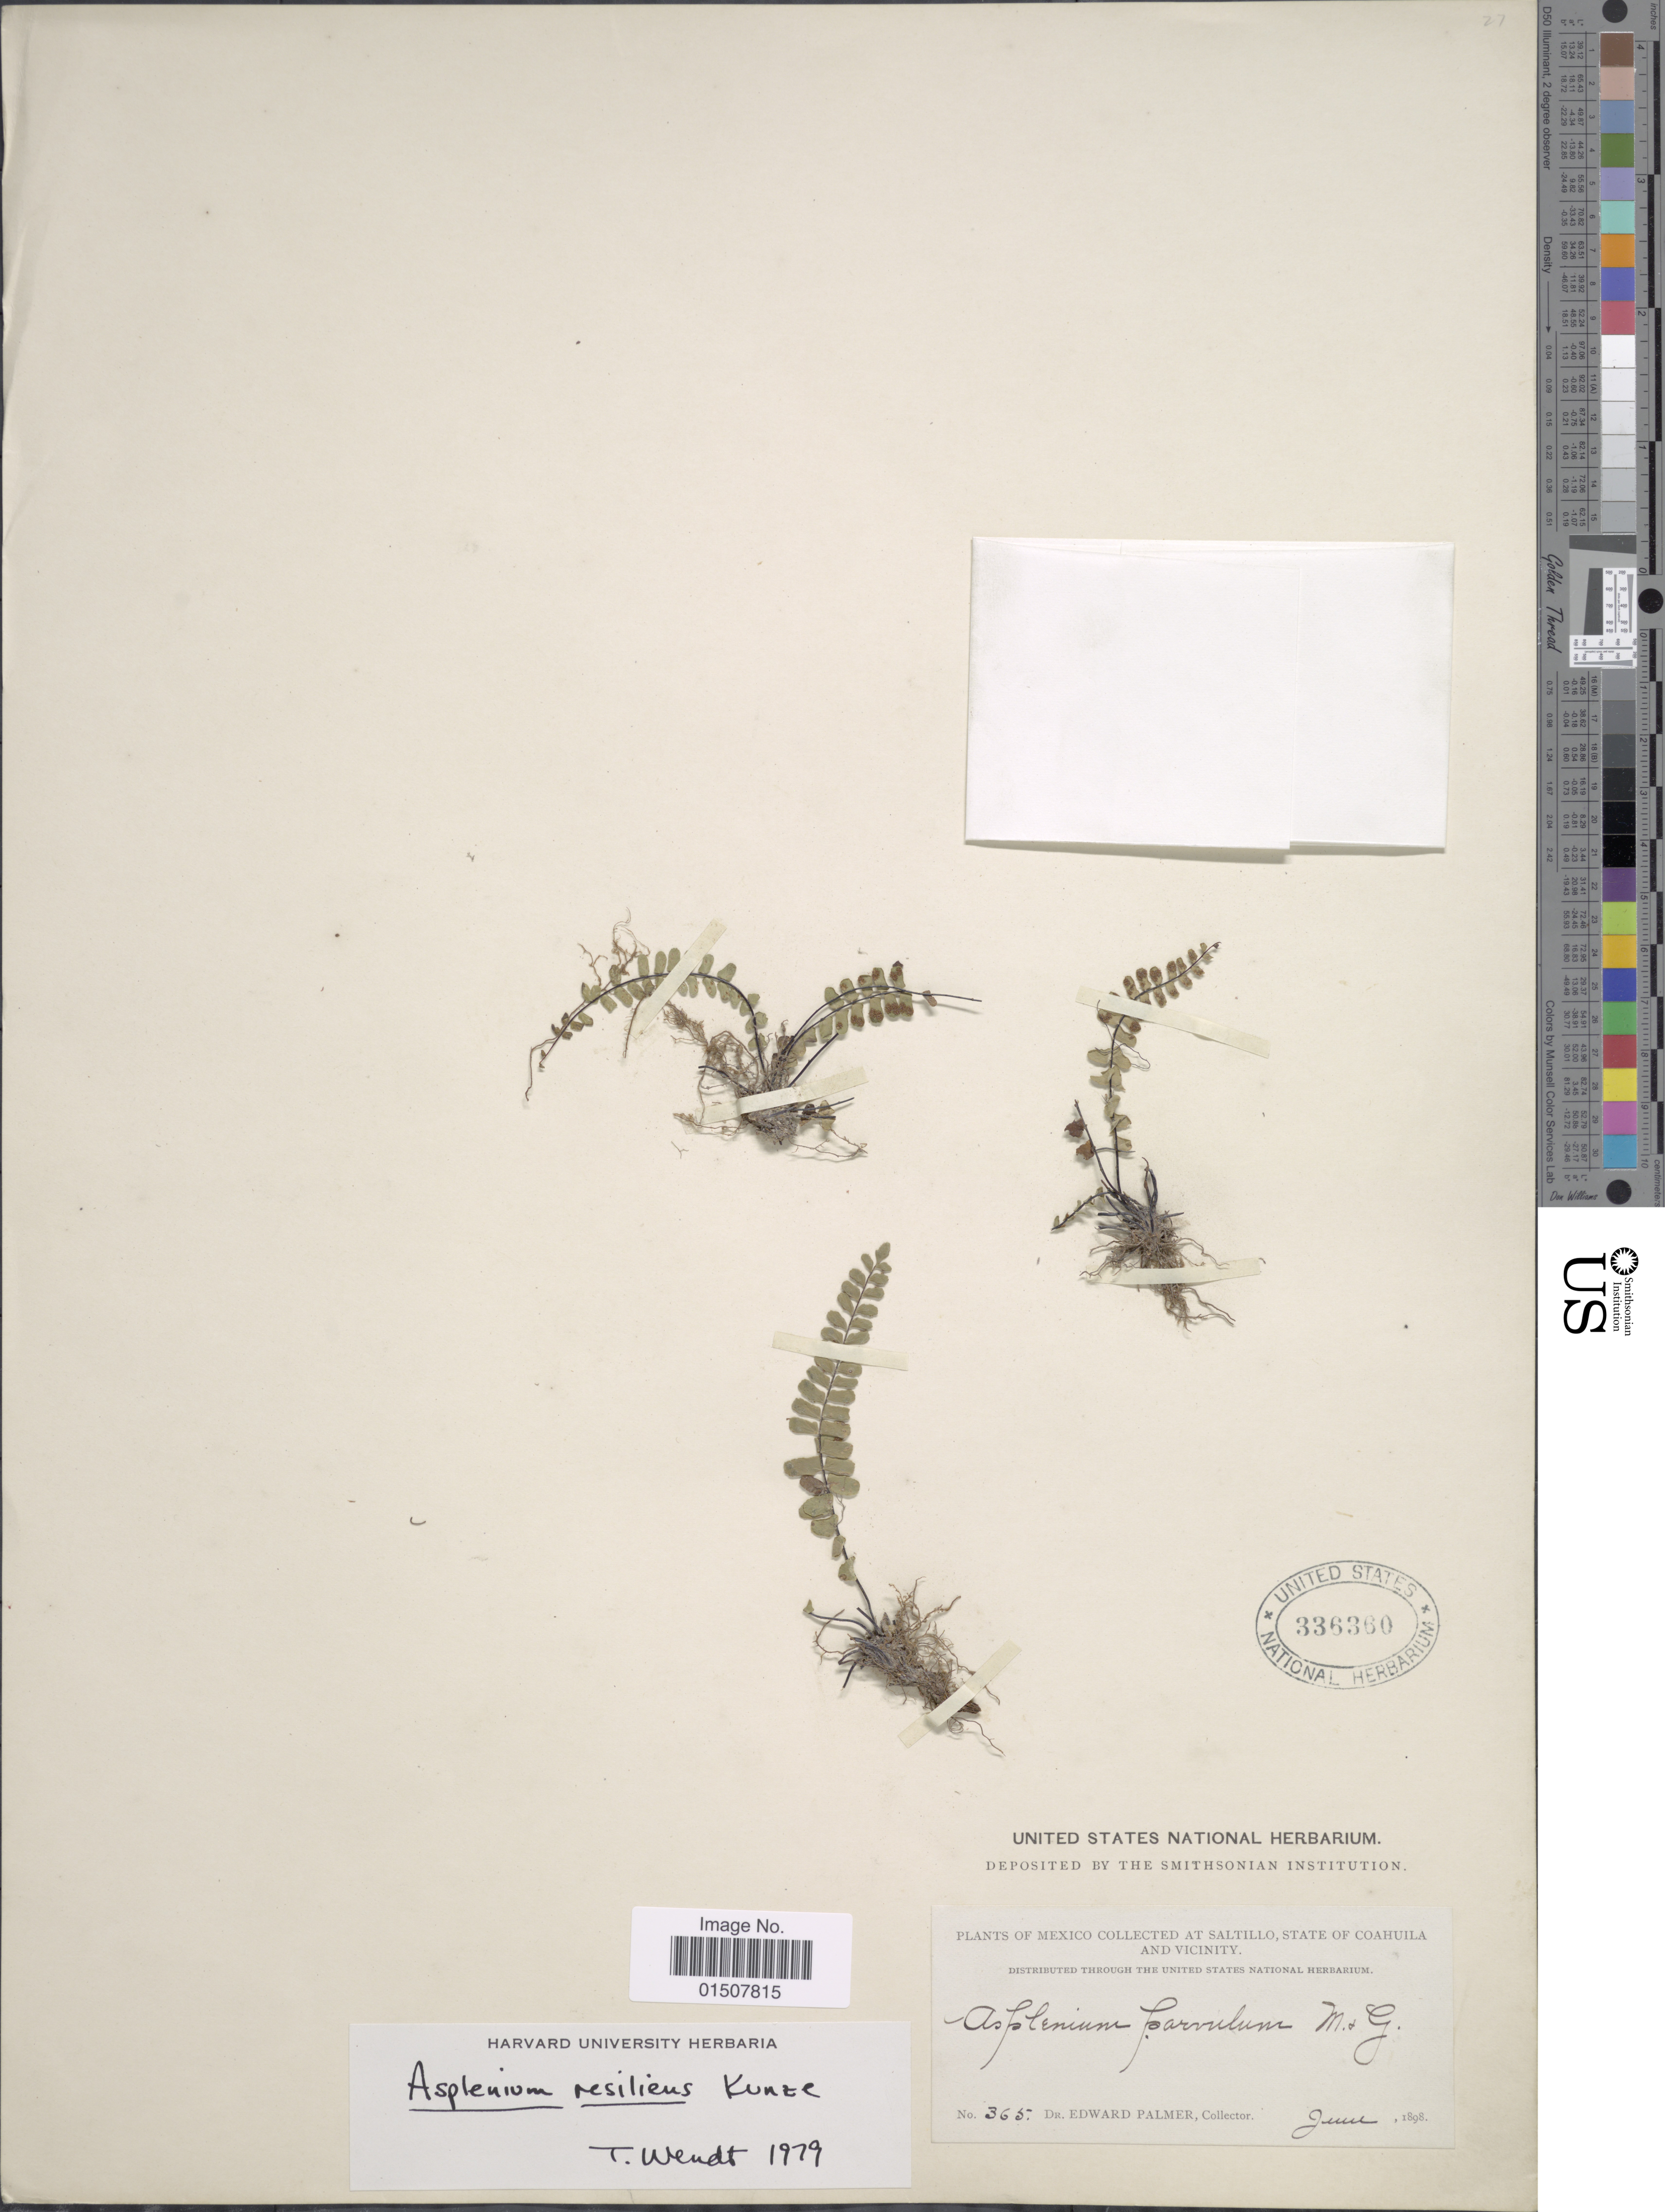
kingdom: Plantae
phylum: Tracheophyta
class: Polypodiopsida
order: Polypodiales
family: Aspleniaceae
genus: Asplenium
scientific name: Asplenium resiliens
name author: Kunze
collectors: E. Palmer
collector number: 365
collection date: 1898-06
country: Mexico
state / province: Coahuila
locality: Saltillo, State of Coahuila and Vicinity.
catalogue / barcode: US 336360